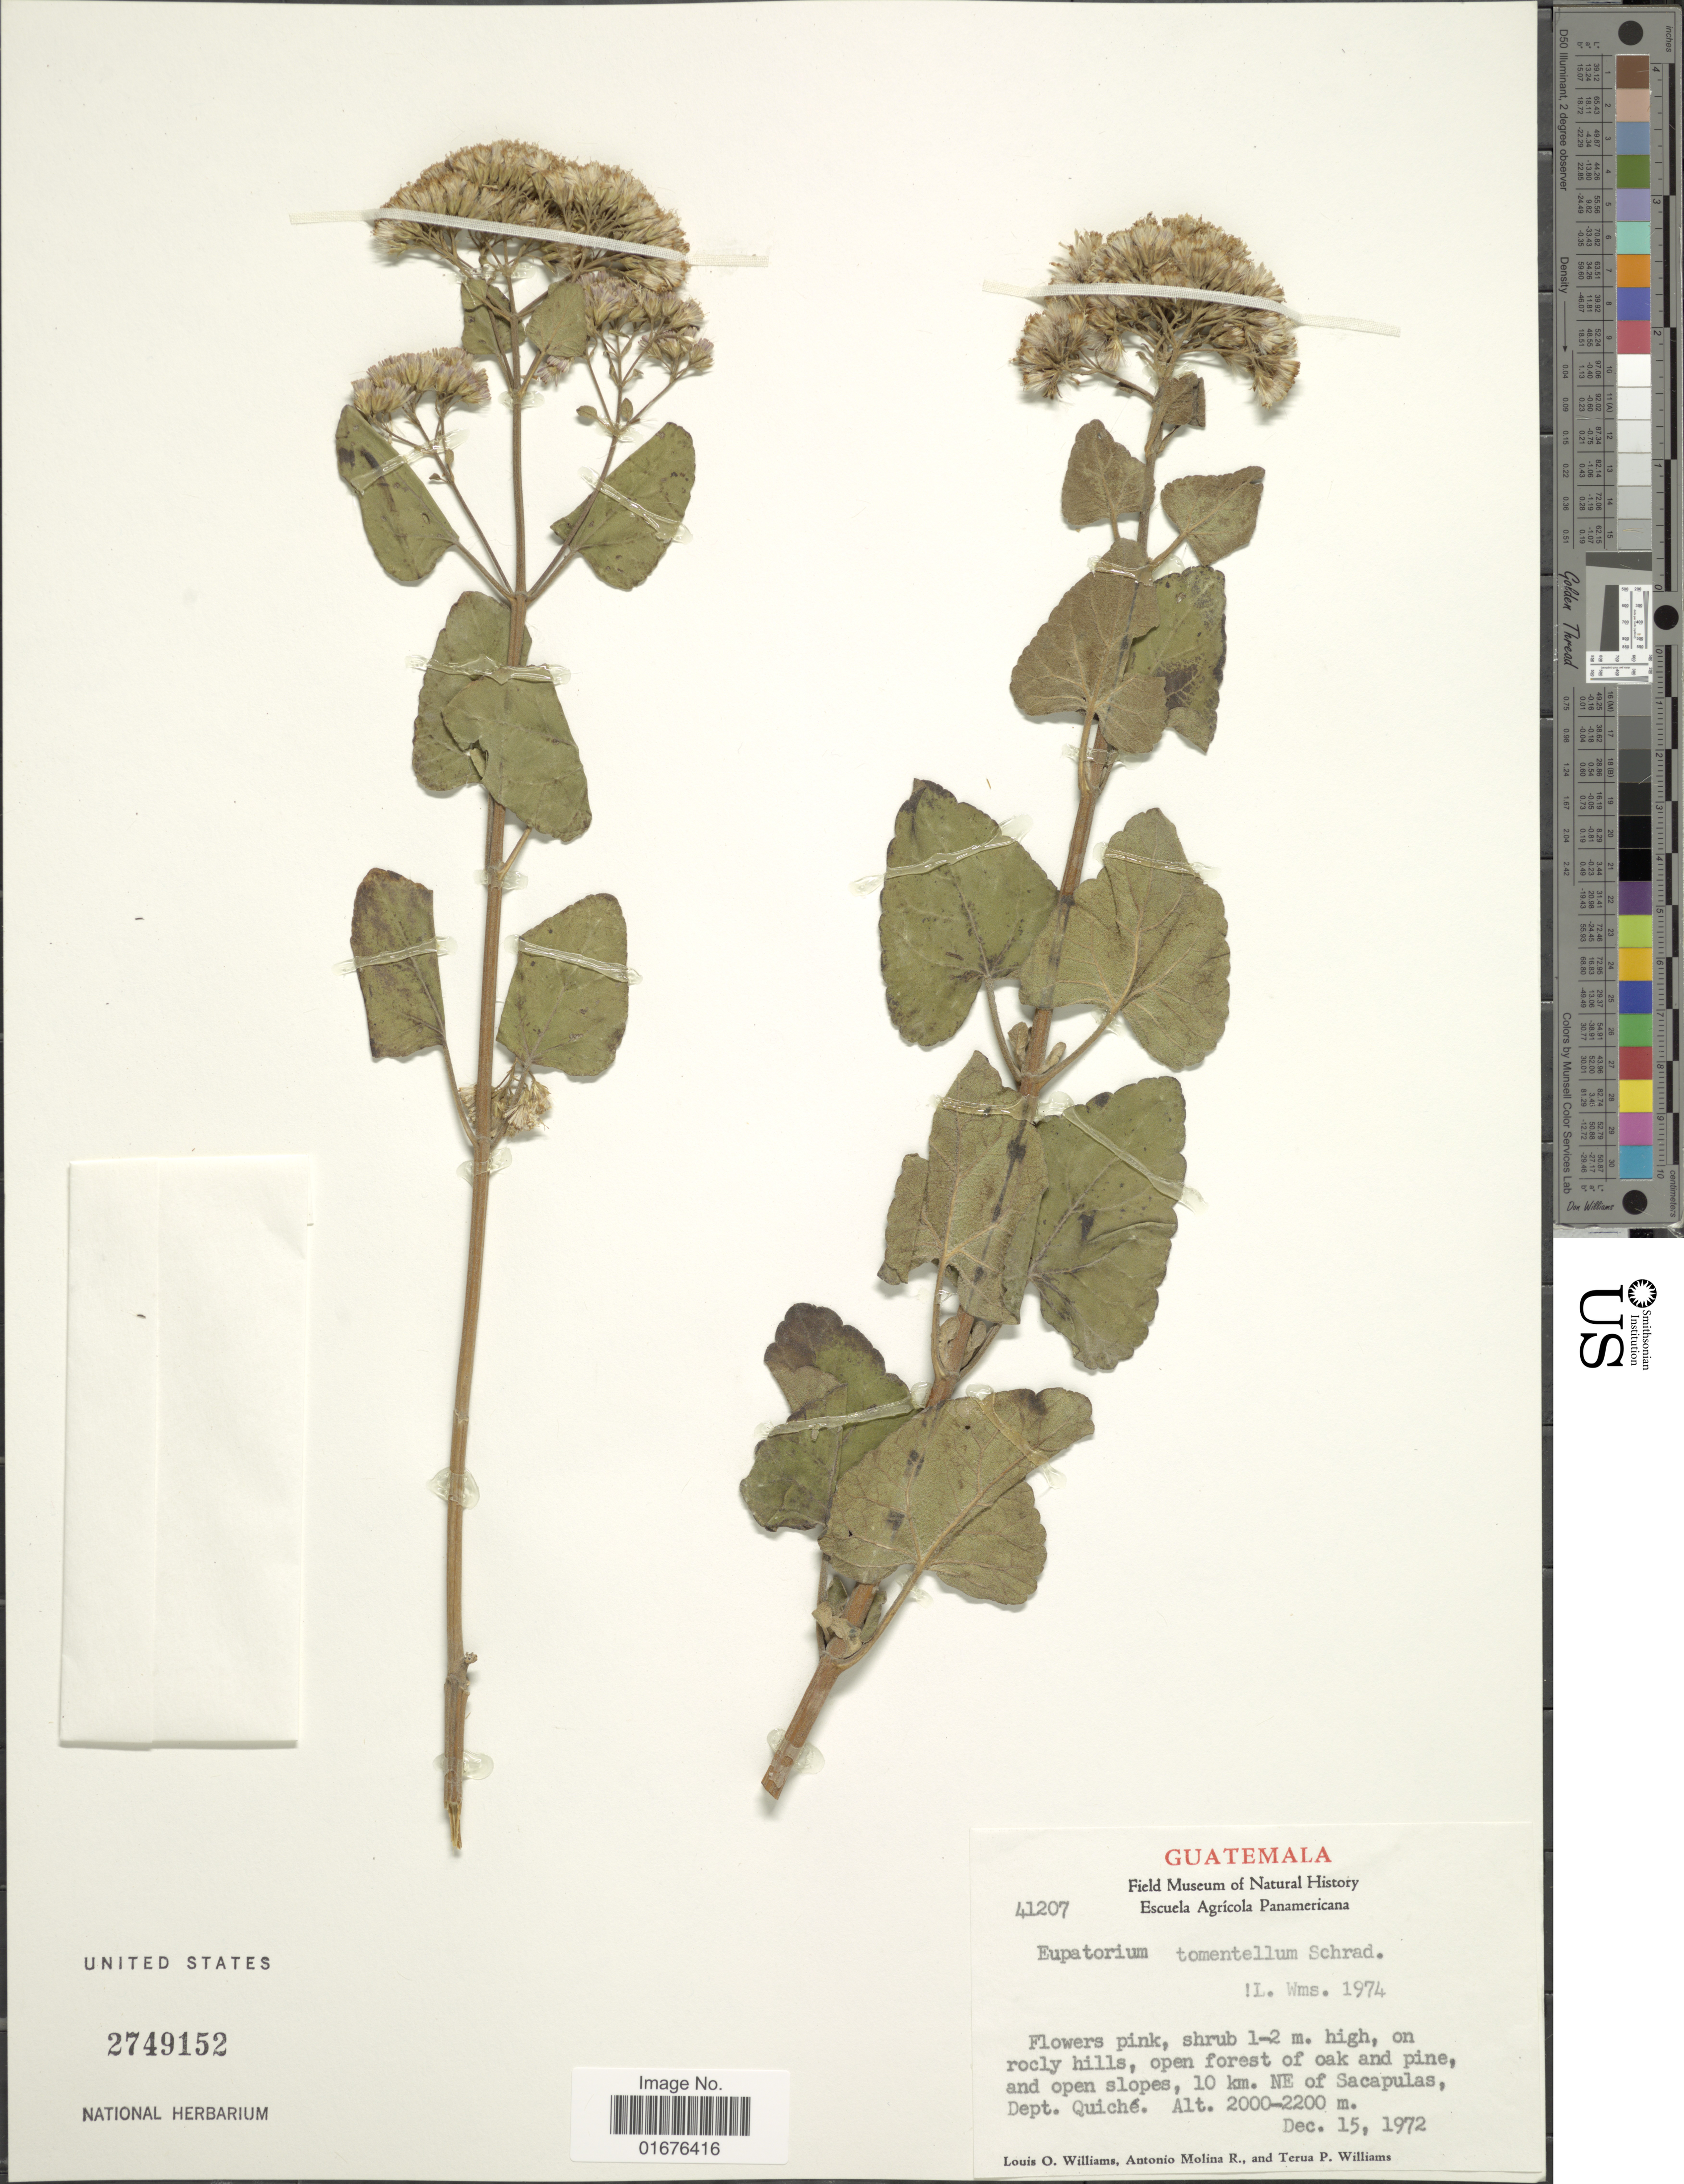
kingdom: Plantae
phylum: Tracheophyta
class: Magnoliopsida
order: Asterales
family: Asteraceae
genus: Ageratina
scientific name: Ageratina petiolaris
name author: (Moc. & Sessé ex DC.) R.M. King & H. Rob.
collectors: L. O. Williams, A. Molina R. & T. P. Williams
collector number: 41207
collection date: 1972-12-15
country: Guatemala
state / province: El Quiché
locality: On rocky hills, open forest of oak and pine, and open slopes, 10 km. NE of Sacapulas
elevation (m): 2000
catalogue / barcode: US 2749152